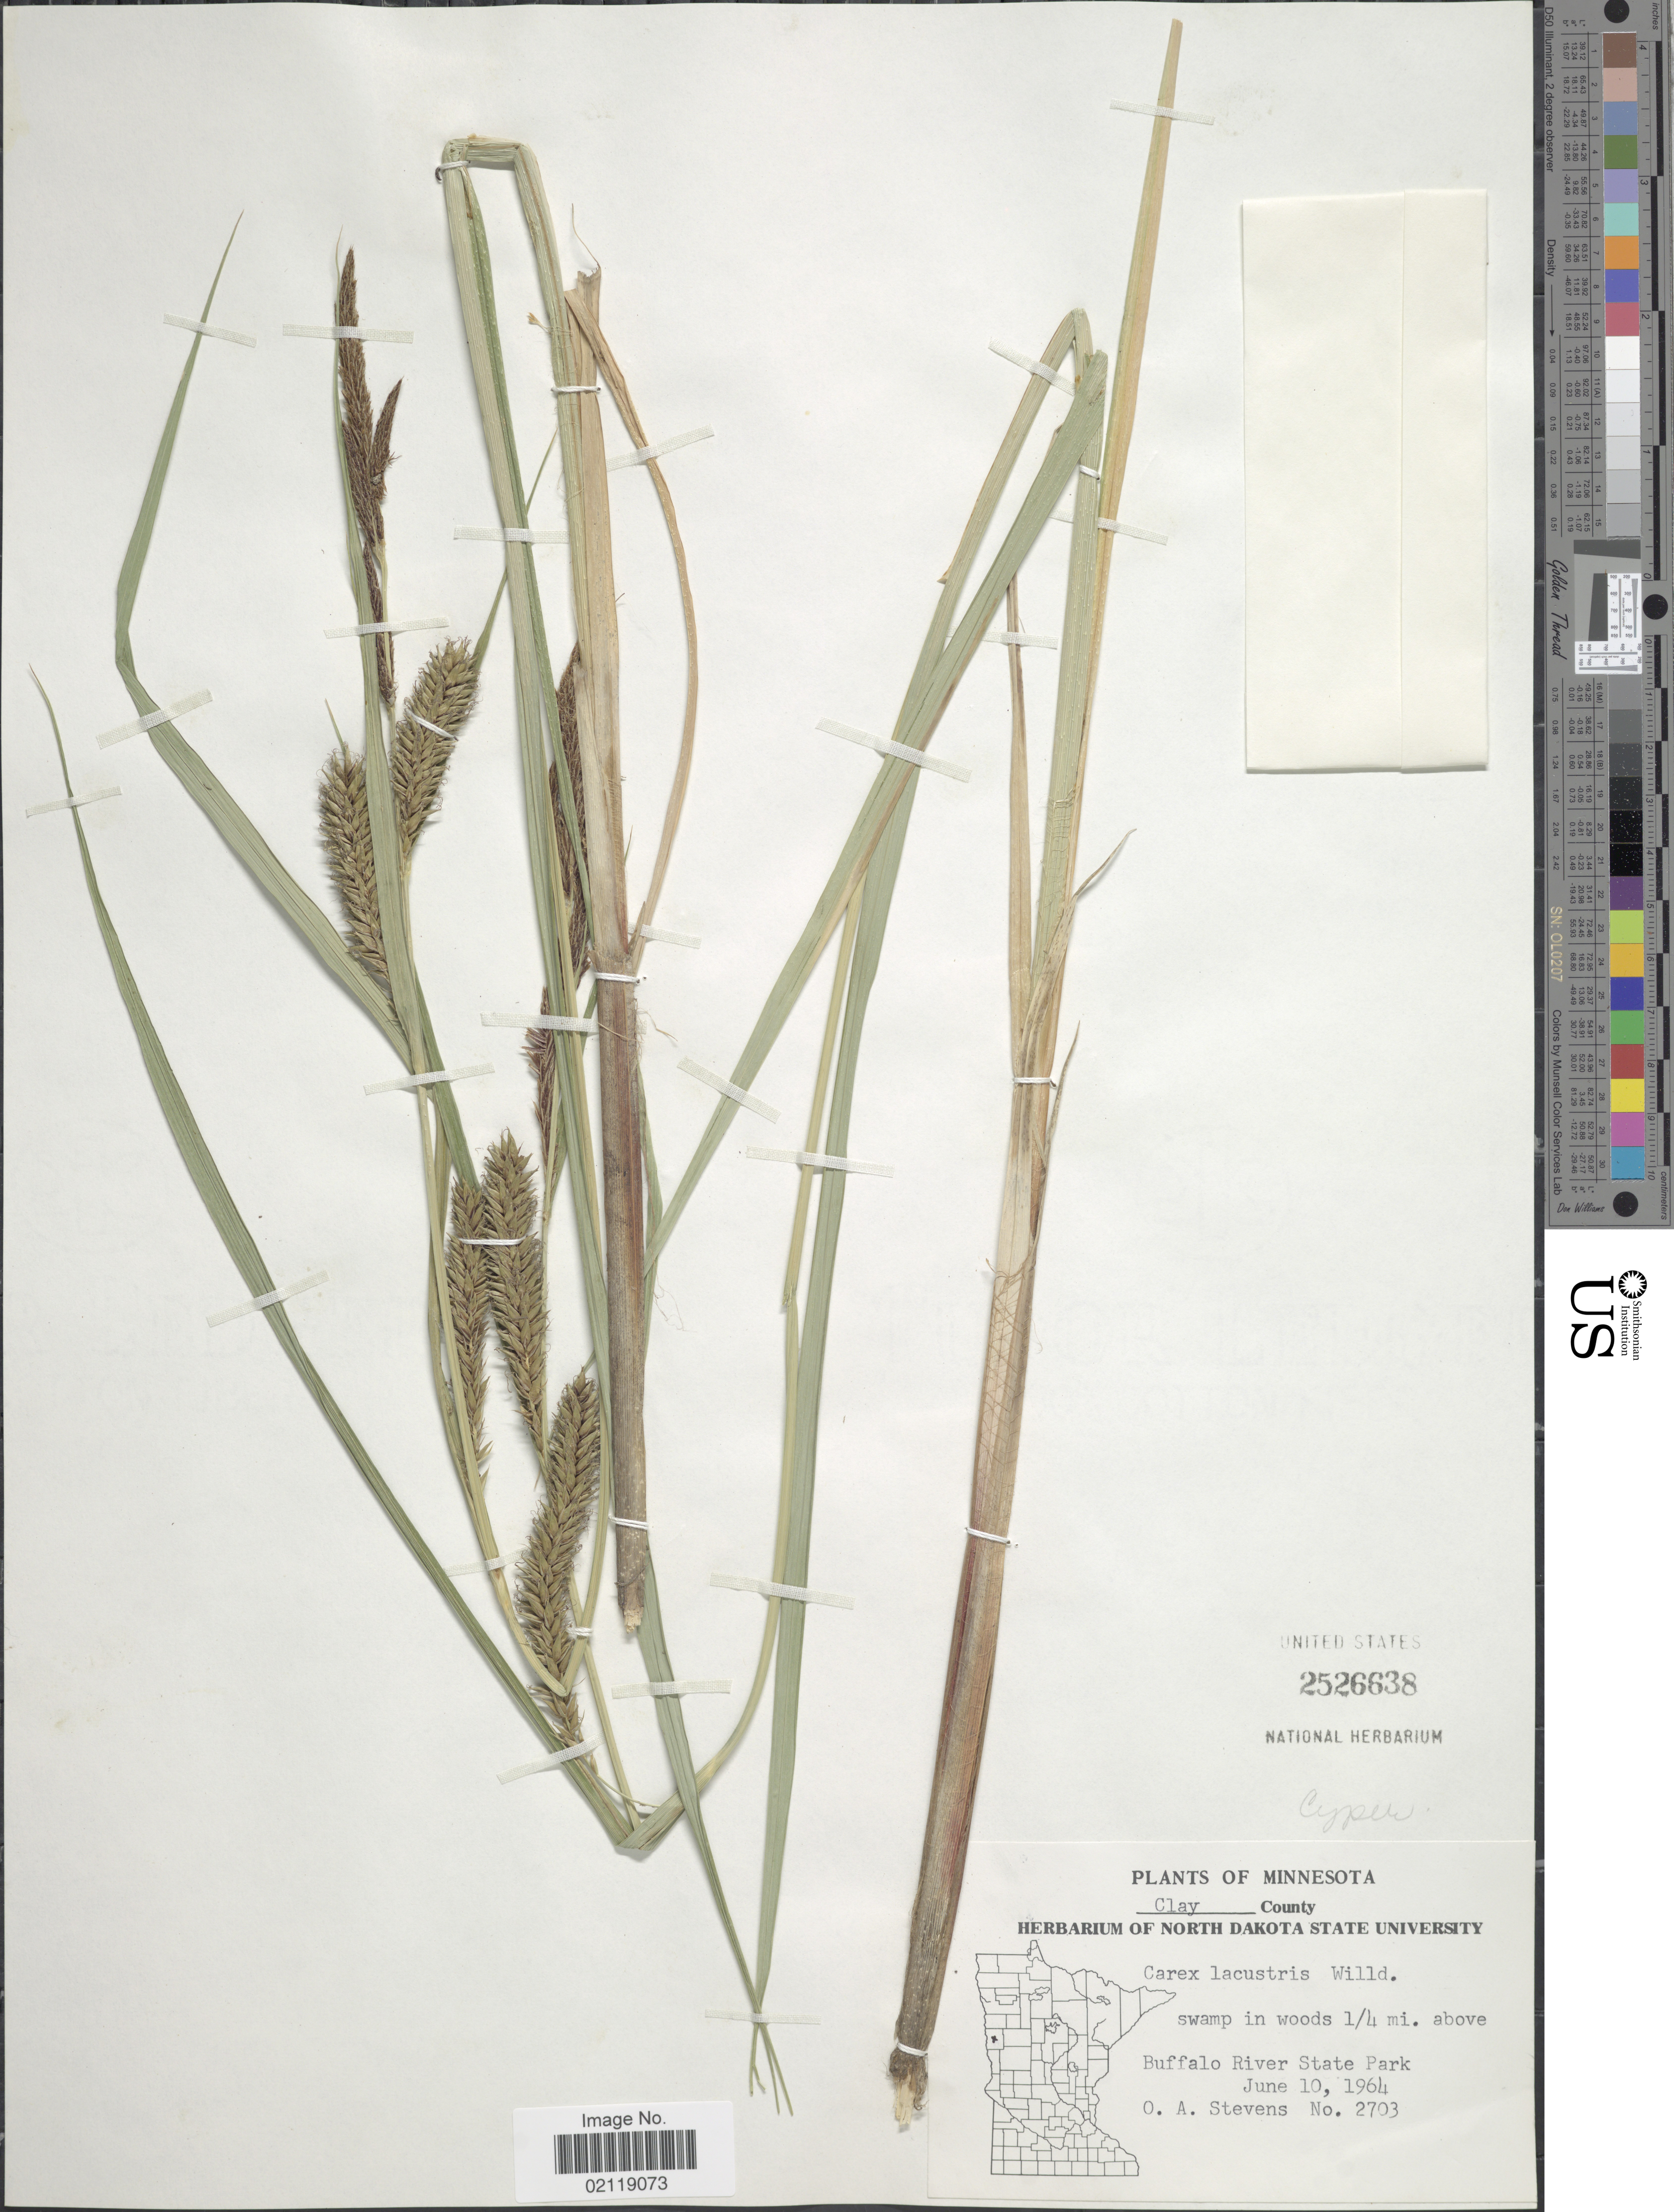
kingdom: Plantae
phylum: Tracheophyta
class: Liliopsida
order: Poales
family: Cyperaceae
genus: Carex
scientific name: Carex lacustris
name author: Willd.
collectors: O. A. Stevens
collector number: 2703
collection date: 1964-06-10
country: United States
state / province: Minnesota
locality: Clay County. Swamp in woods 1/4 mi. above Buffalo River State Park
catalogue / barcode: US 2526638